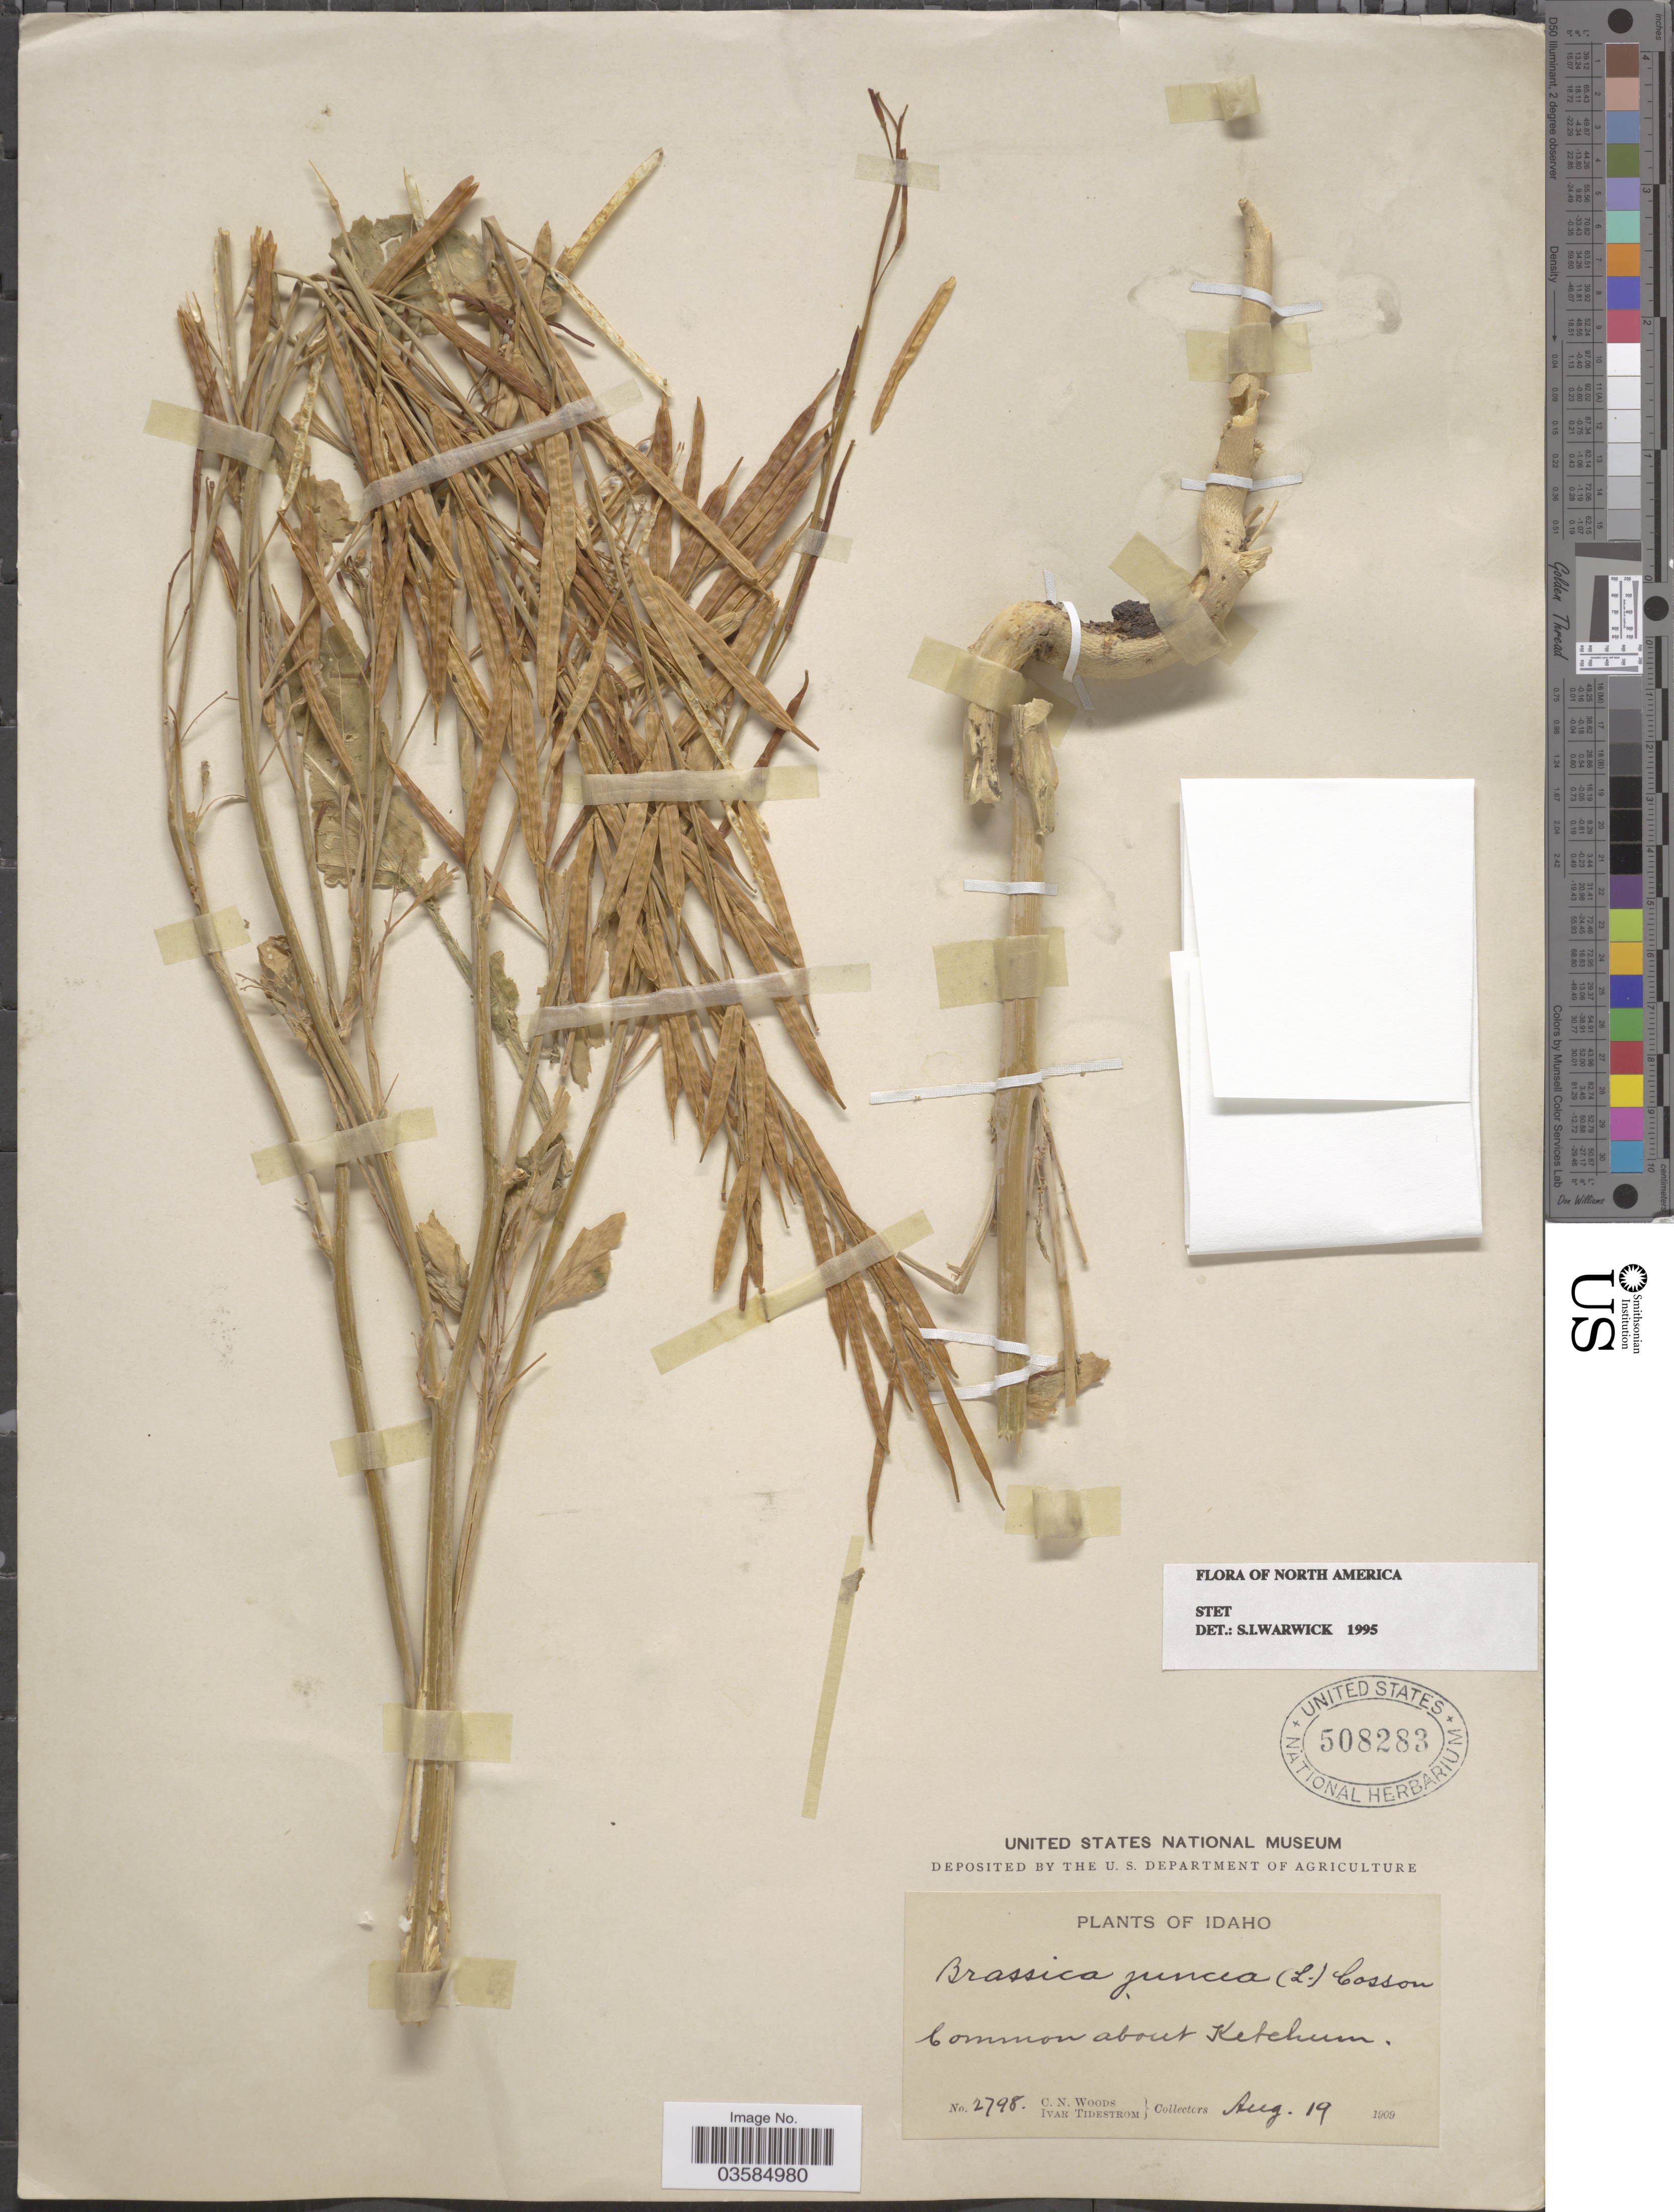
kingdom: Plantae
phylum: Tracheophyta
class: Magnoliopsida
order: Brassicales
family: Brassicaceae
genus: Brassica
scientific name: Brassica juncea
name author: (L.) Czern.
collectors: C. Woods & I. F. Tidestrom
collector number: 2798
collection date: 1909-08-19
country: United States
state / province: Idaho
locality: Common about Ketchum.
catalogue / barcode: US 508283